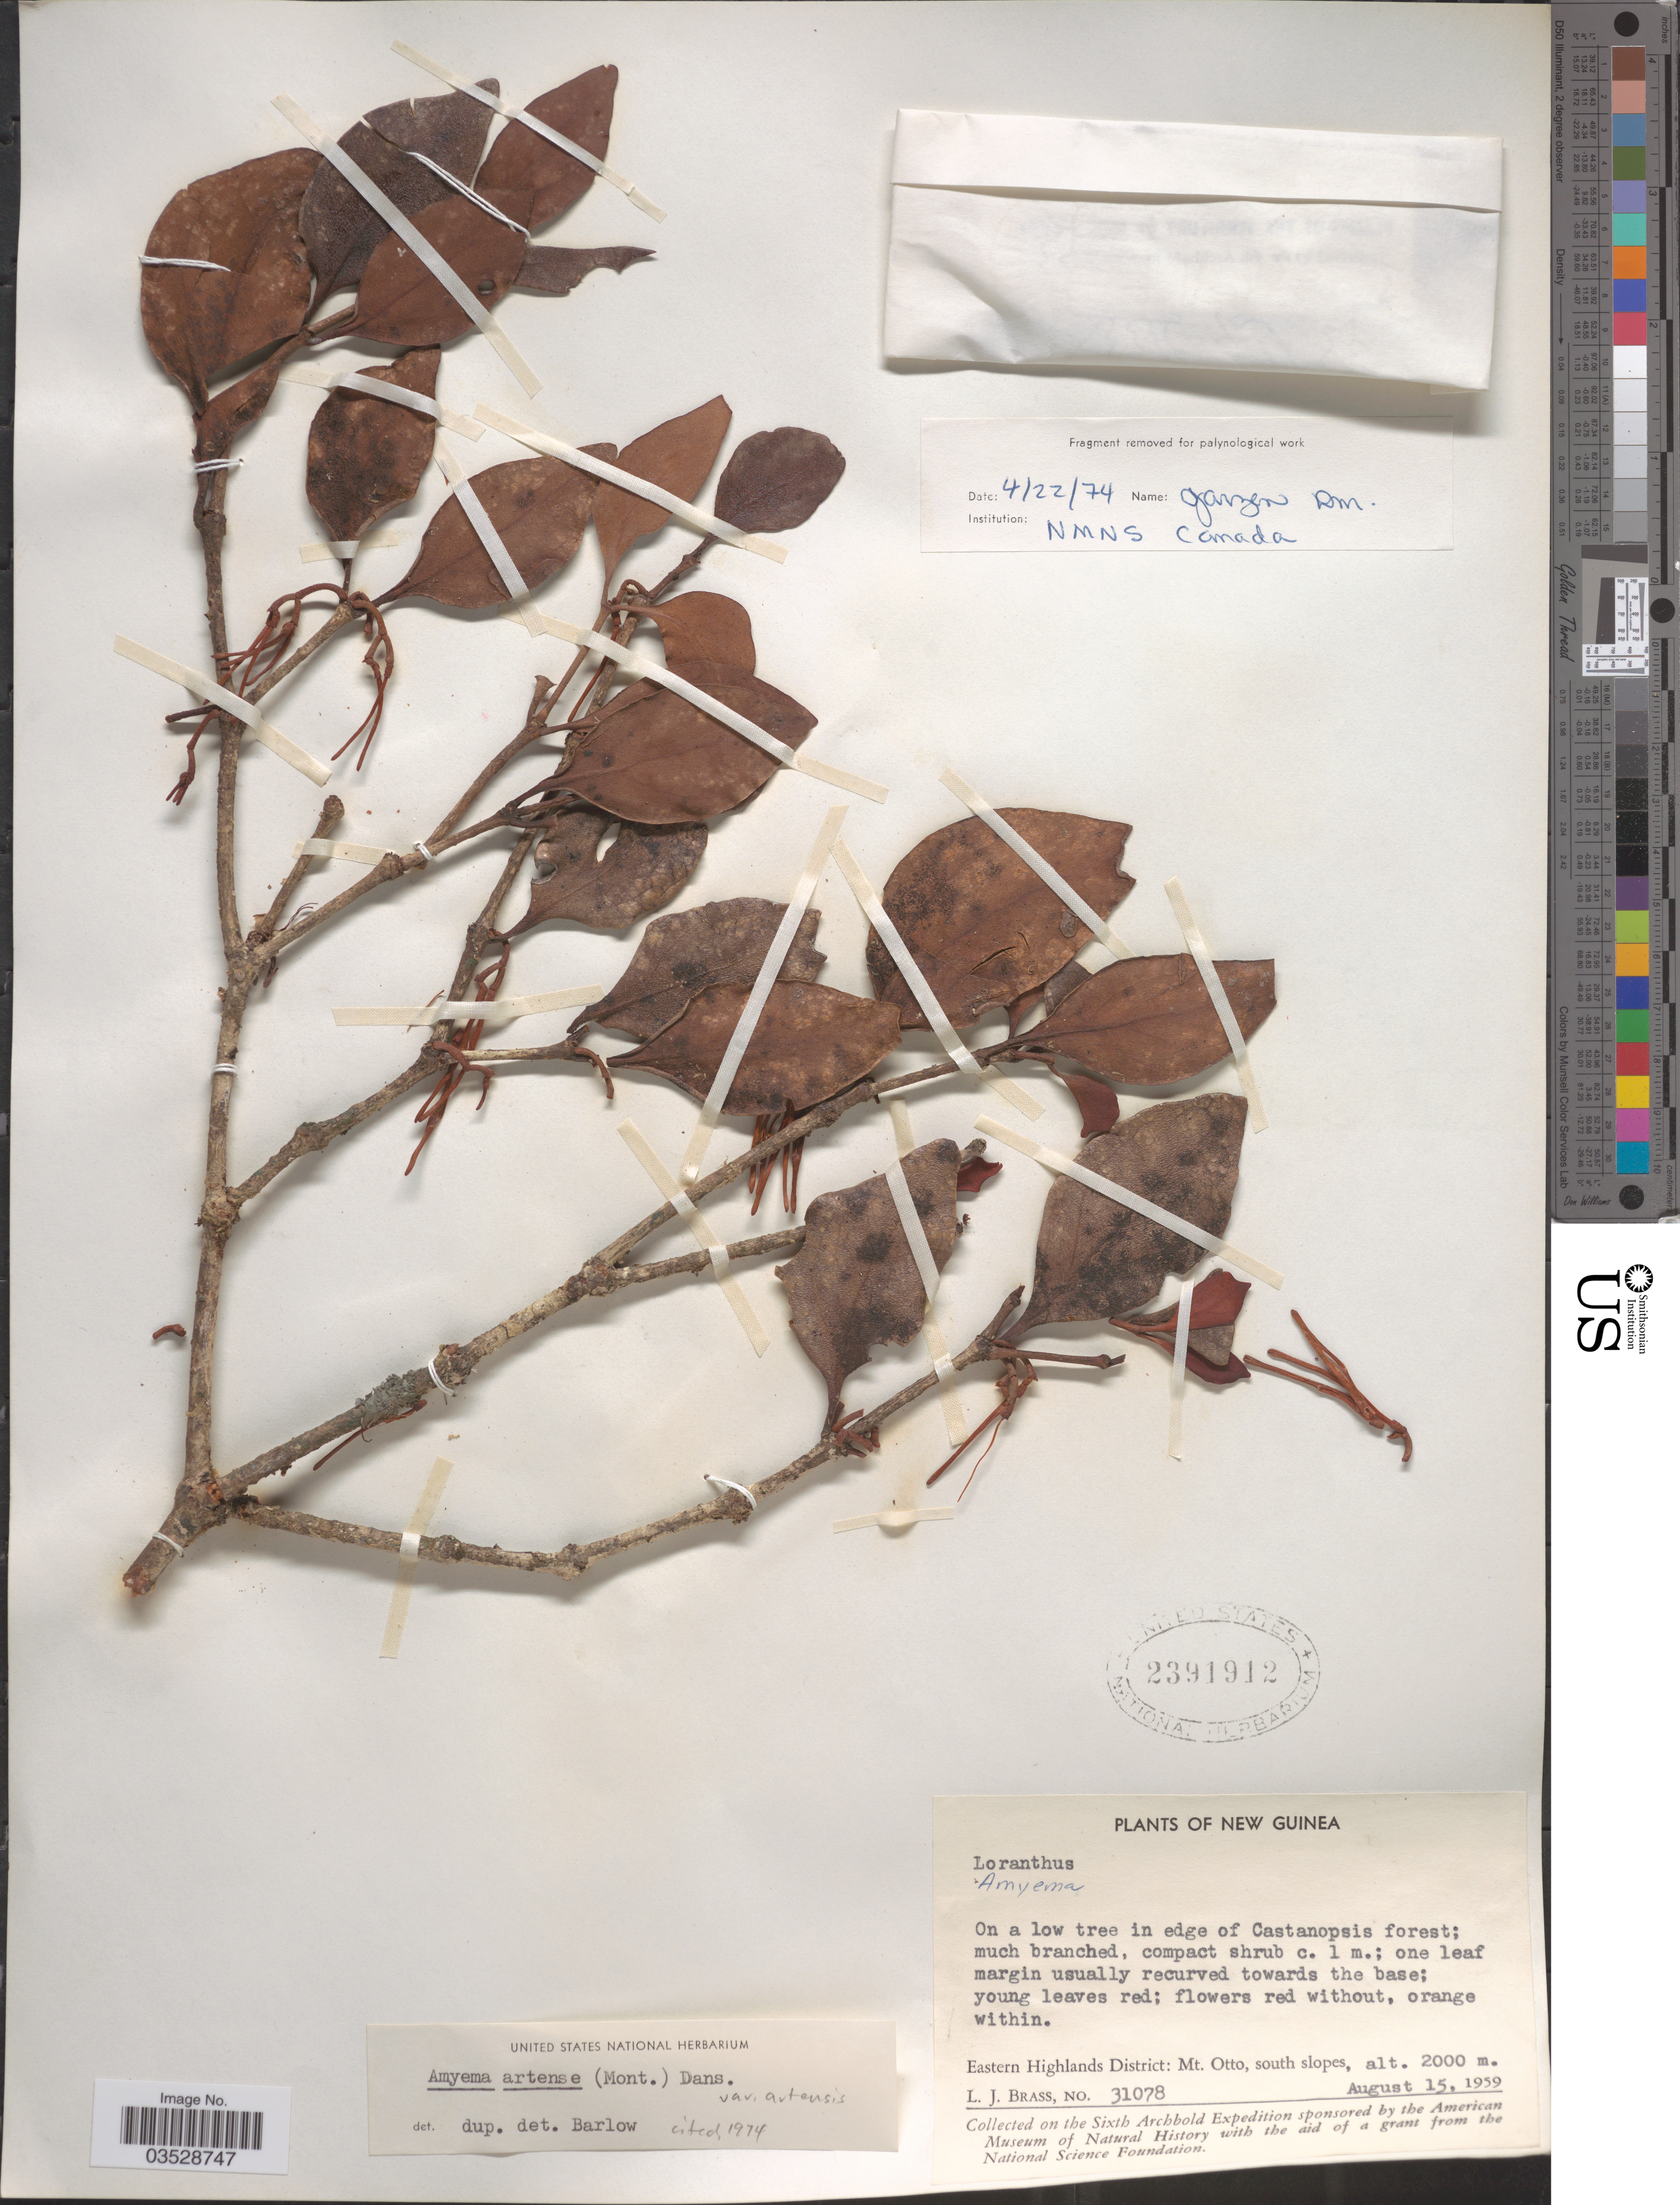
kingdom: Plantae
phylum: Tracheophyta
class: Magnoliopsida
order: Santalales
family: Loranthaceae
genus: Amyema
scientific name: Amyema artensis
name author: Danser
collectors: L. J. Brass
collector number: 31078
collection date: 1959-08-15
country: Papua New Guinea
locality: New Guinea. Eastern Highlands District: Mt. Otto, south slopes.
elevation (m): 2000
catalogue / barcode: US 2391912